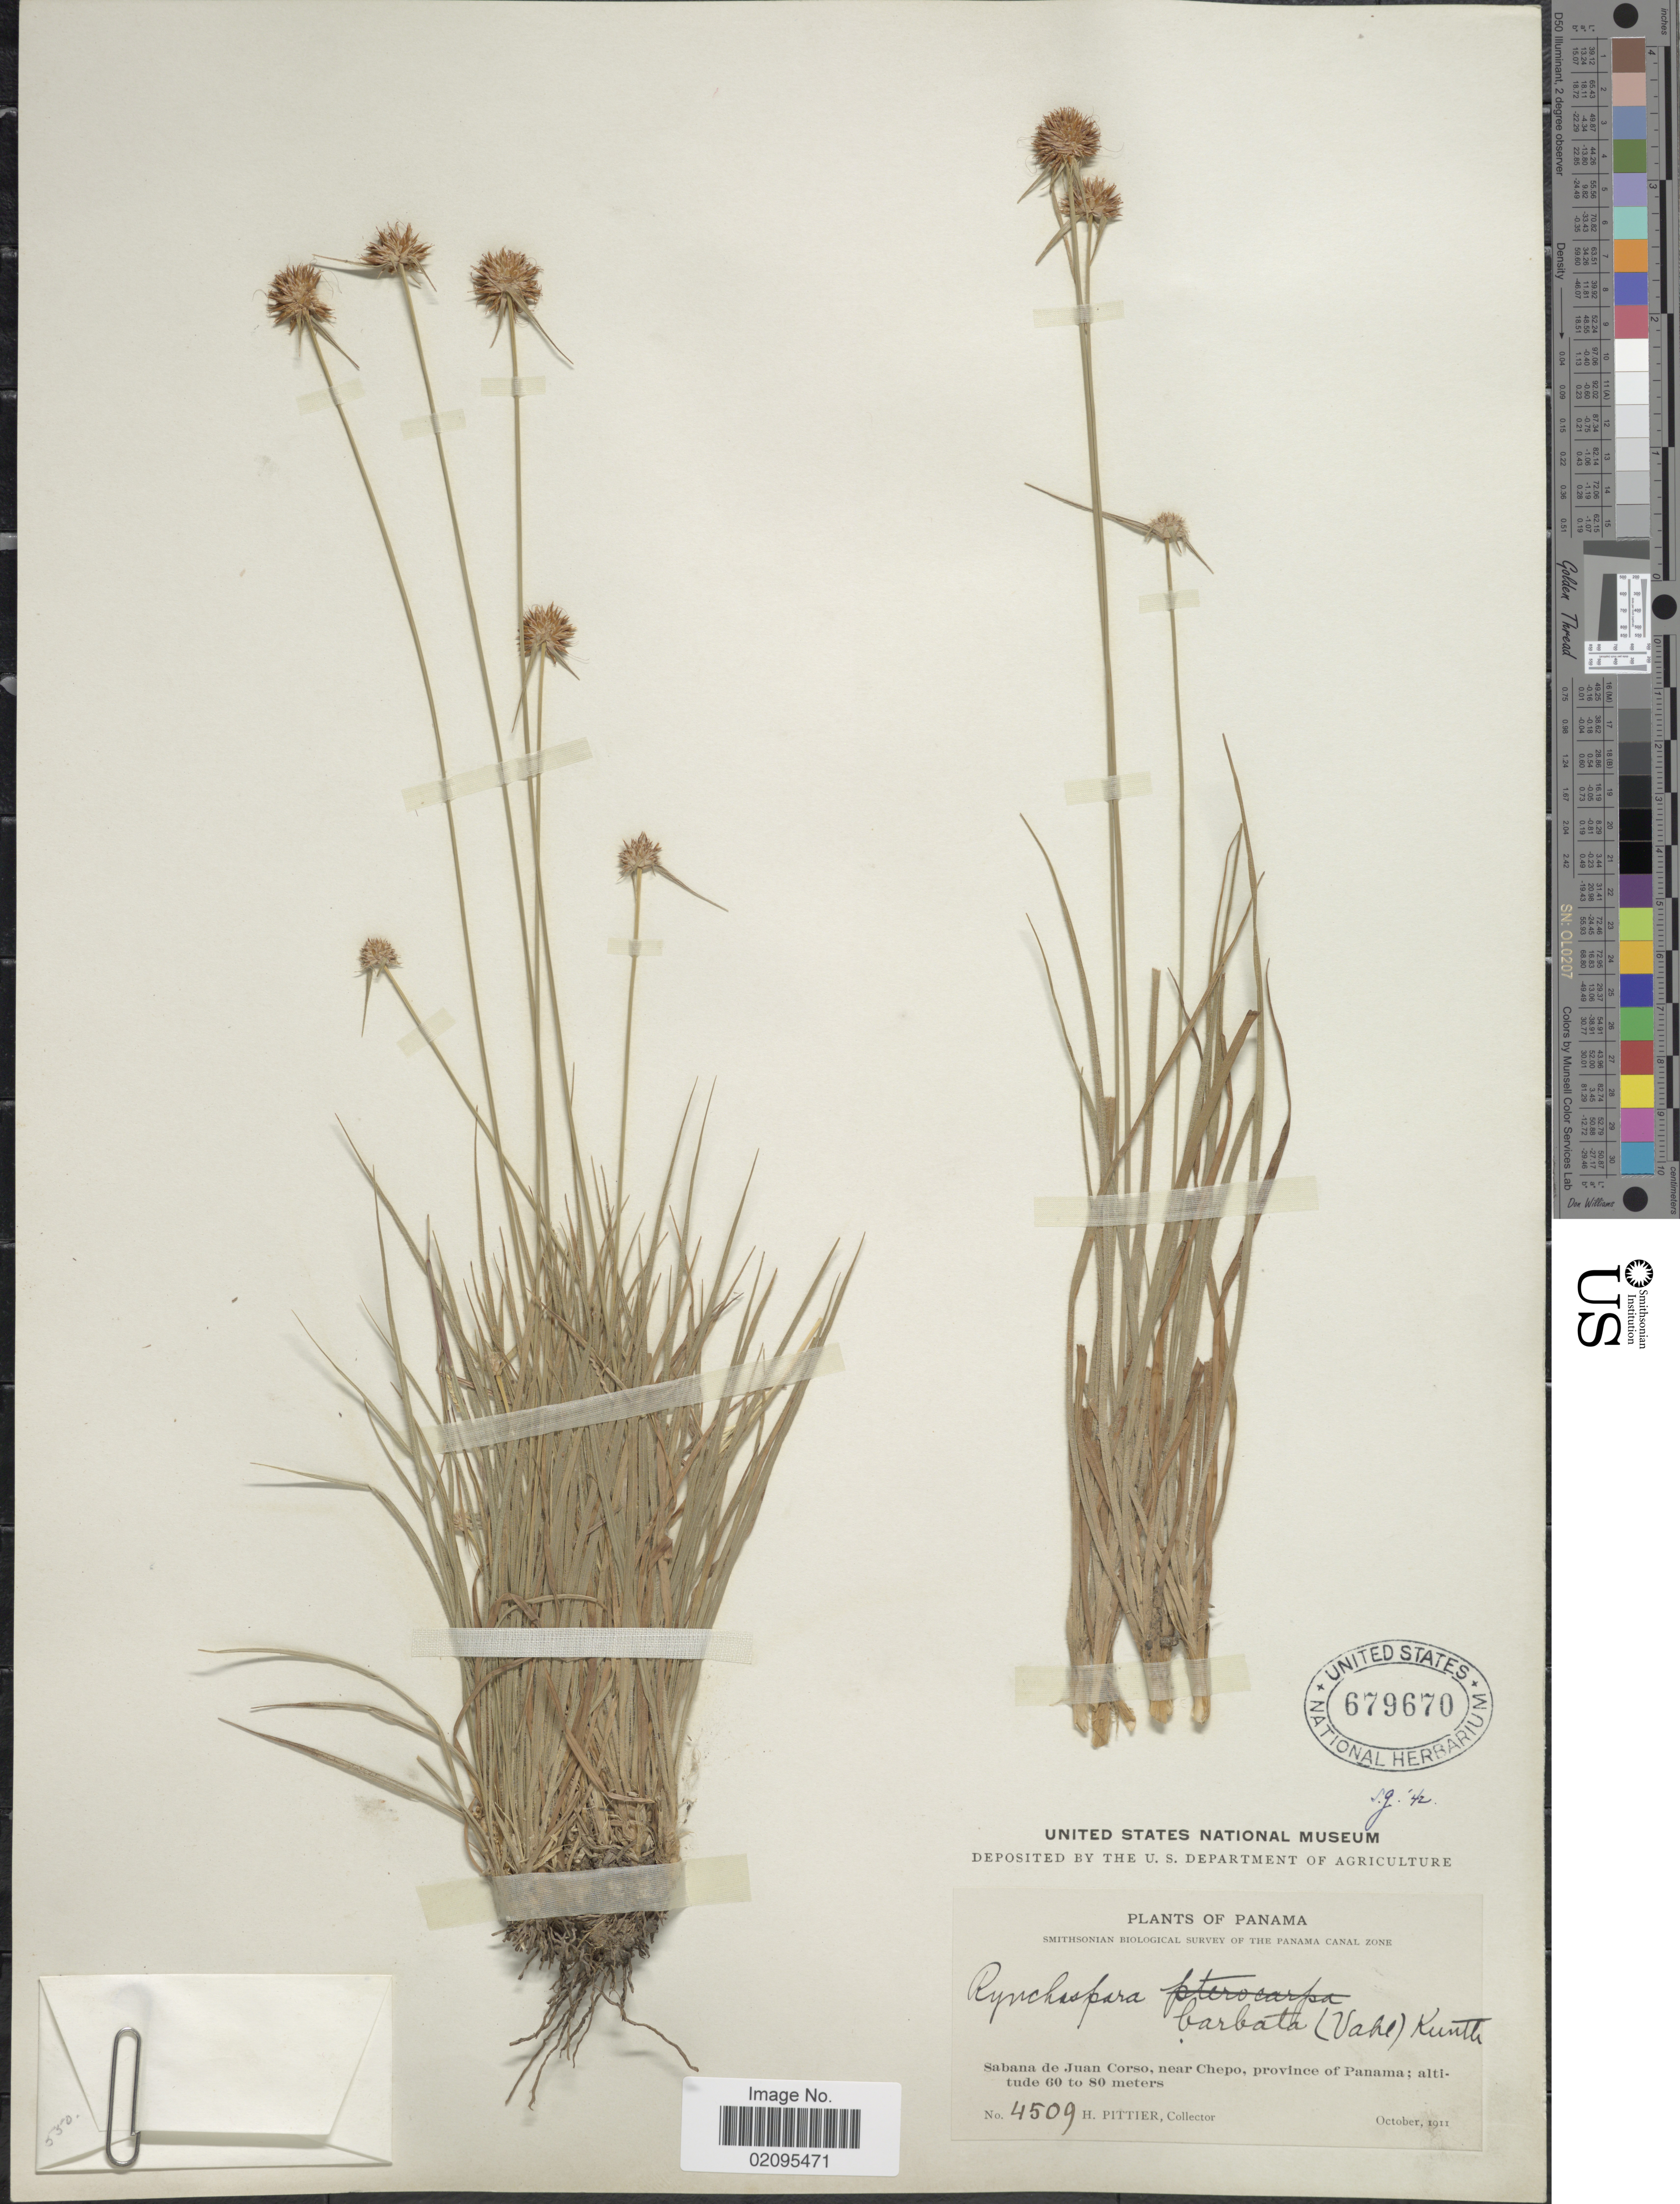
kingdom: Plantae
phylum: Tracheophyta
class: Liliopsida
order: Poales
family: Cyperaceae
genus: Rhynchospora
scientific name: Rhynchospora barbata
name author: (Vahl) Kunth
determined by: Alves, K.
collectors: H. F. Pittier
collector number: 4509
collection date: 1911-10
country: Panama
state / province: Panamá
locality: The Panama Canal Zone, Sabana de Juan Corso, near Chepo.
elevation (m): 60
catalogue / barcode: US 679670